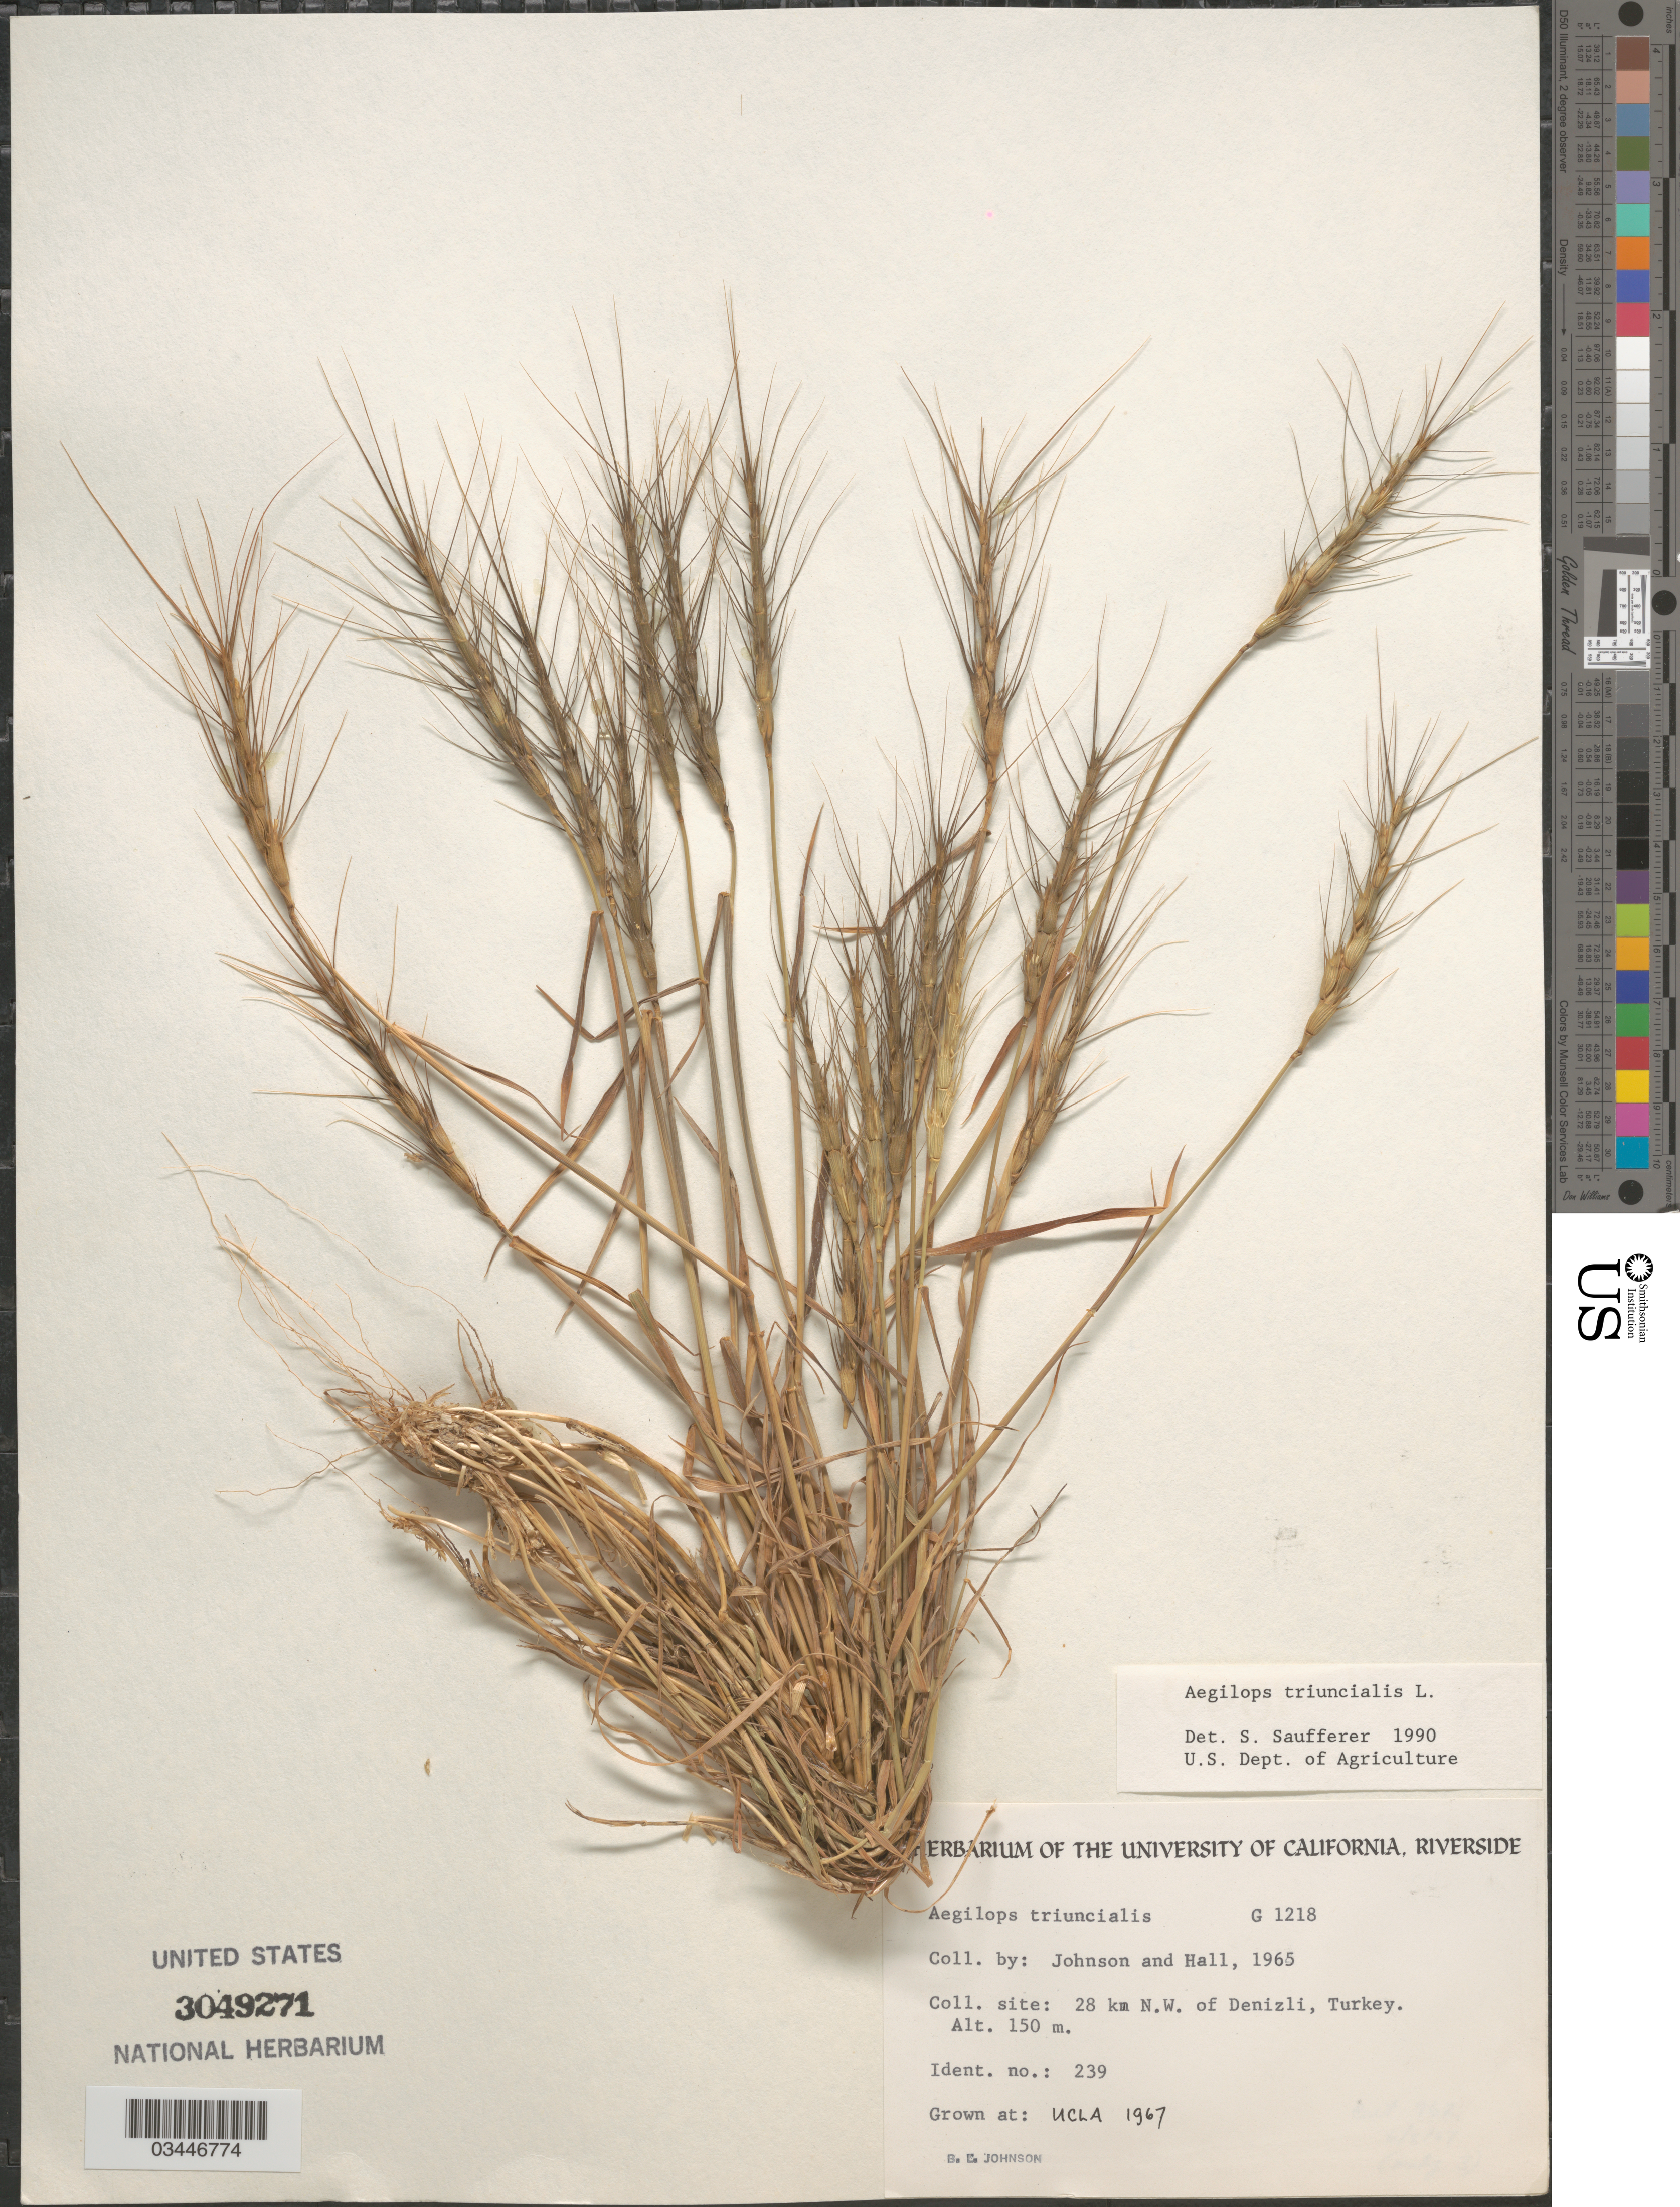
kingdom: Plantae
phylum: Tracheophyta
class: Liliopsida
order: Poales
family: Poaceae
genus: Aegilops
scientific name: Aegilops triuncialis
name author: L.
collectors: B. Johnson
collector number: G1218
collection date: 1967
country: United States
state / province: California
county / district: Los Angeles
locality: UCLA.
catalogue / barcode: US 3049271